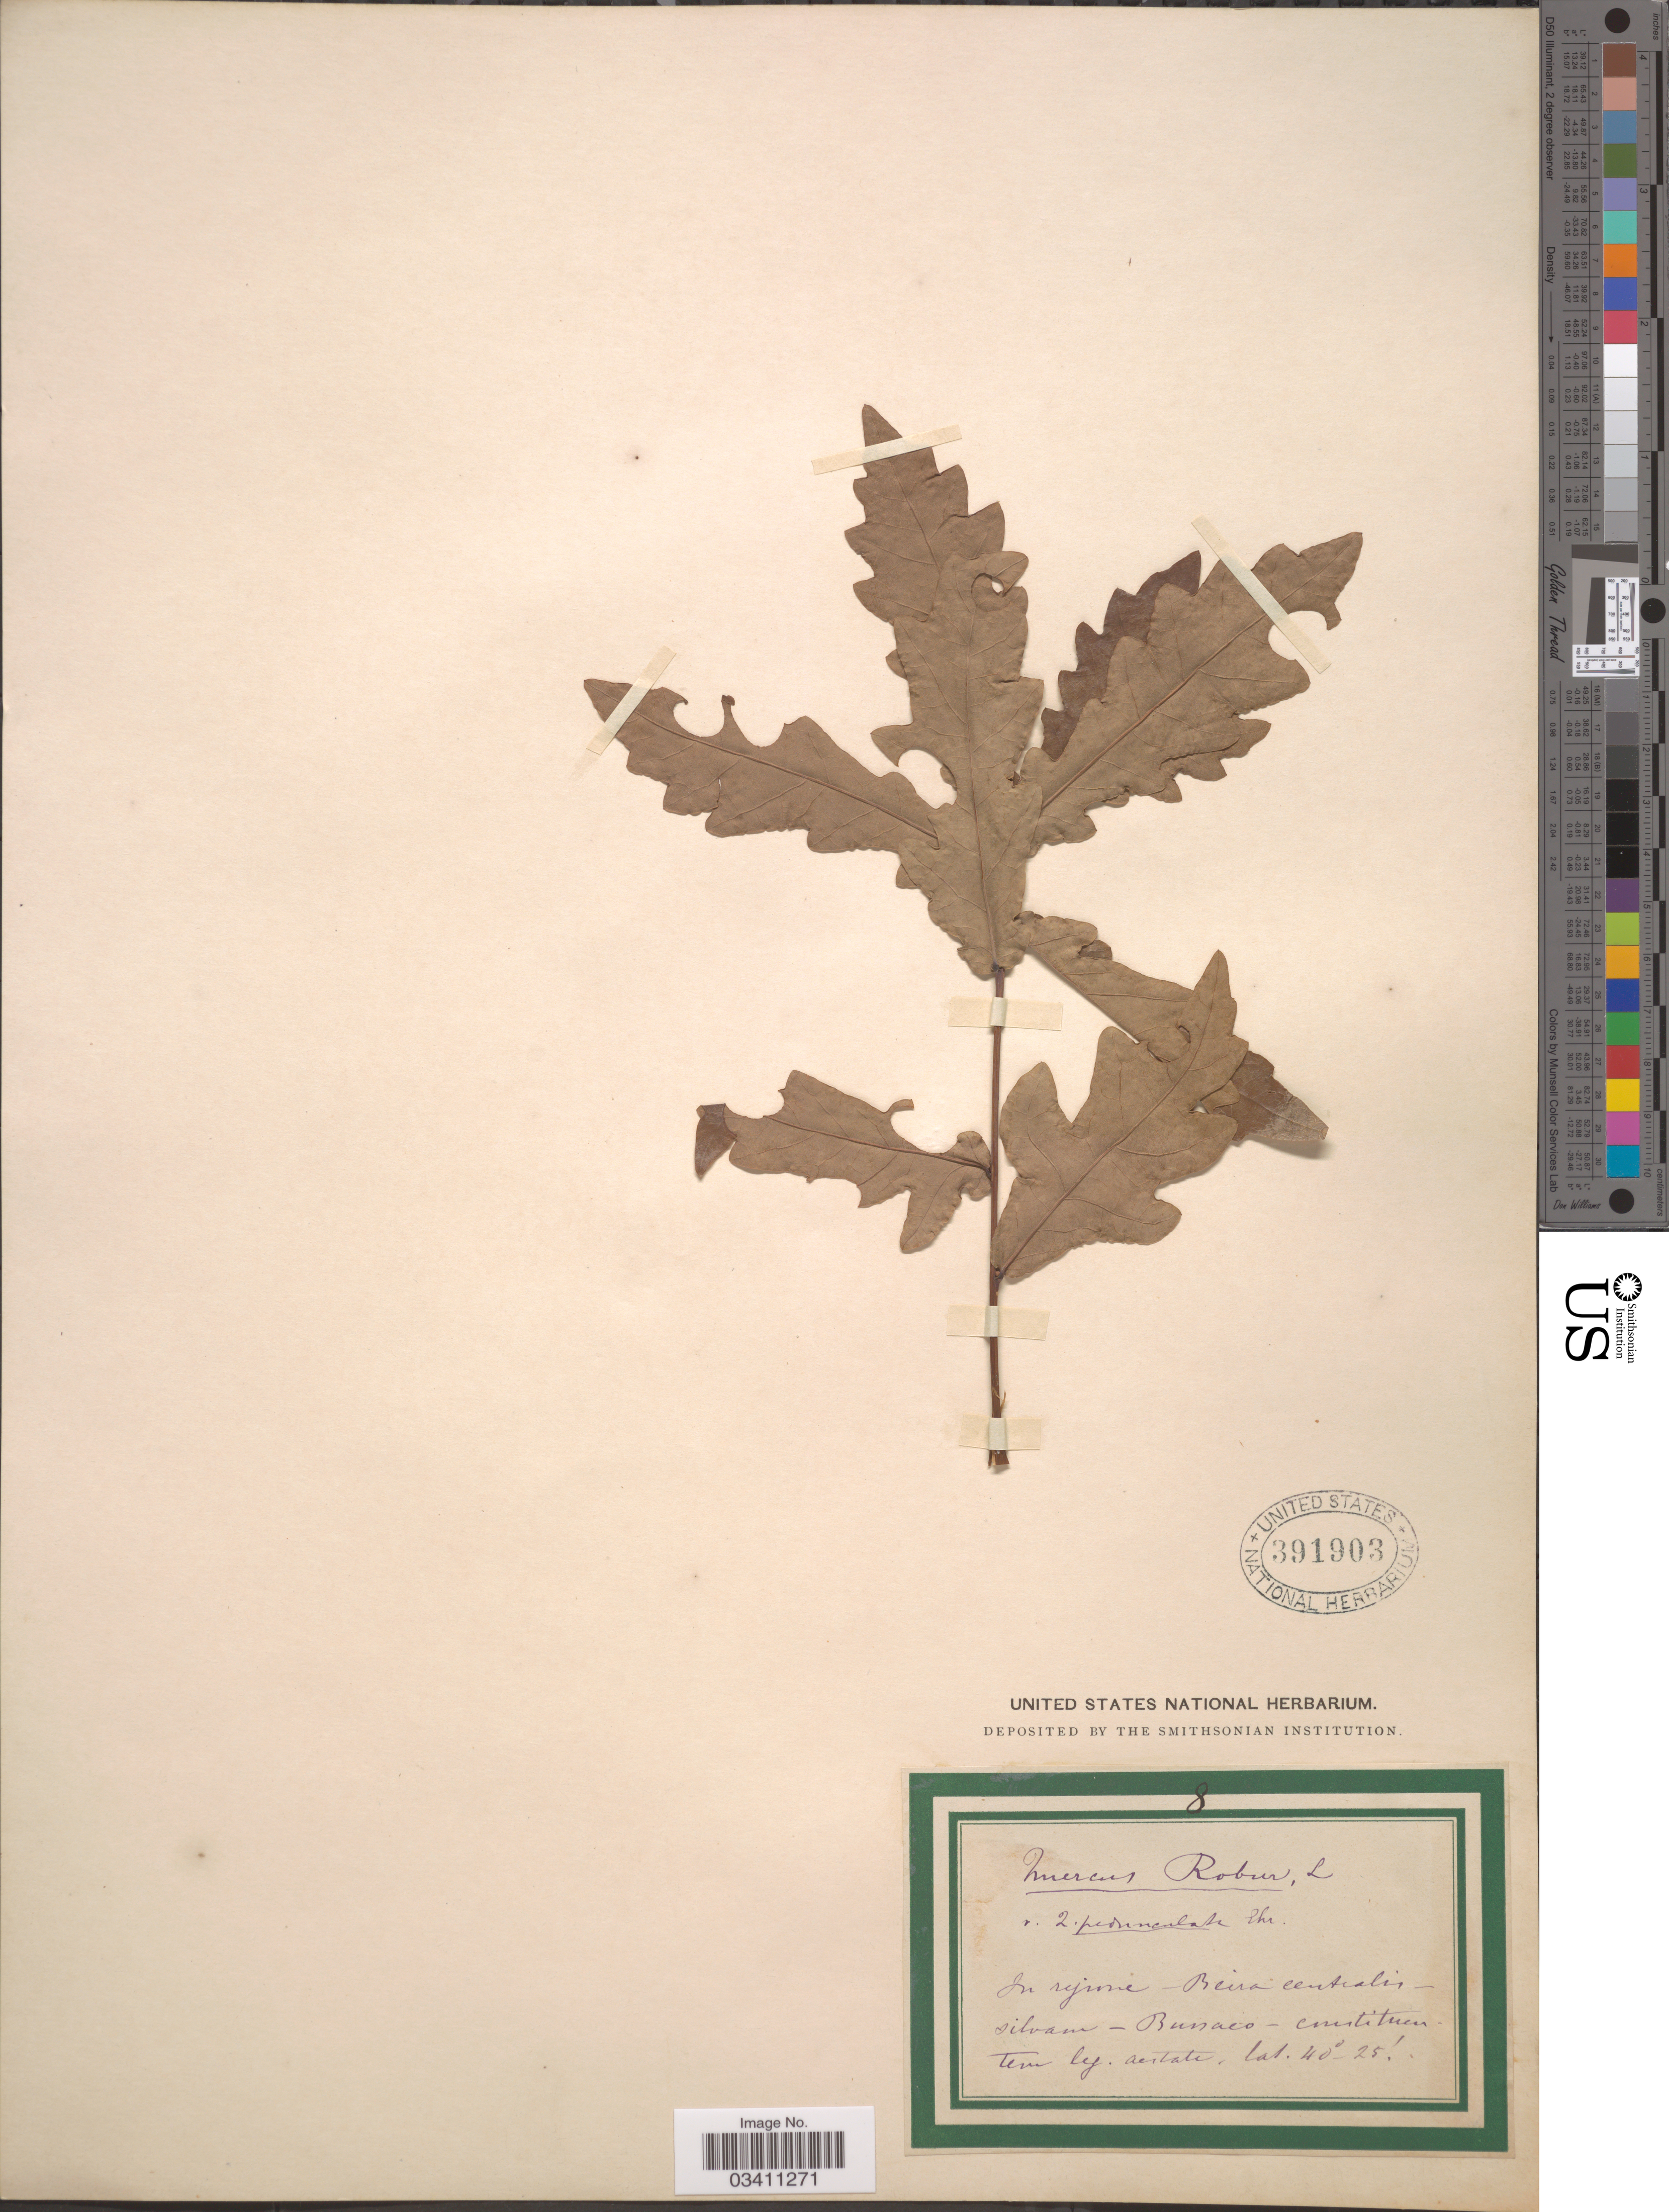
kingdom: Plantae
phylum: Tracheophyta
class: Magnoliopsida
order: Fagales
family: Fagaceae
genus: Quercus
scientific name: Quercus robur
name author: L.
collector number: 8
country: Portugal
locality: In regione - Beira centralis - silvam - Bussaco - cnestituentem [interpreted].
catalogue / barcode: US 391903